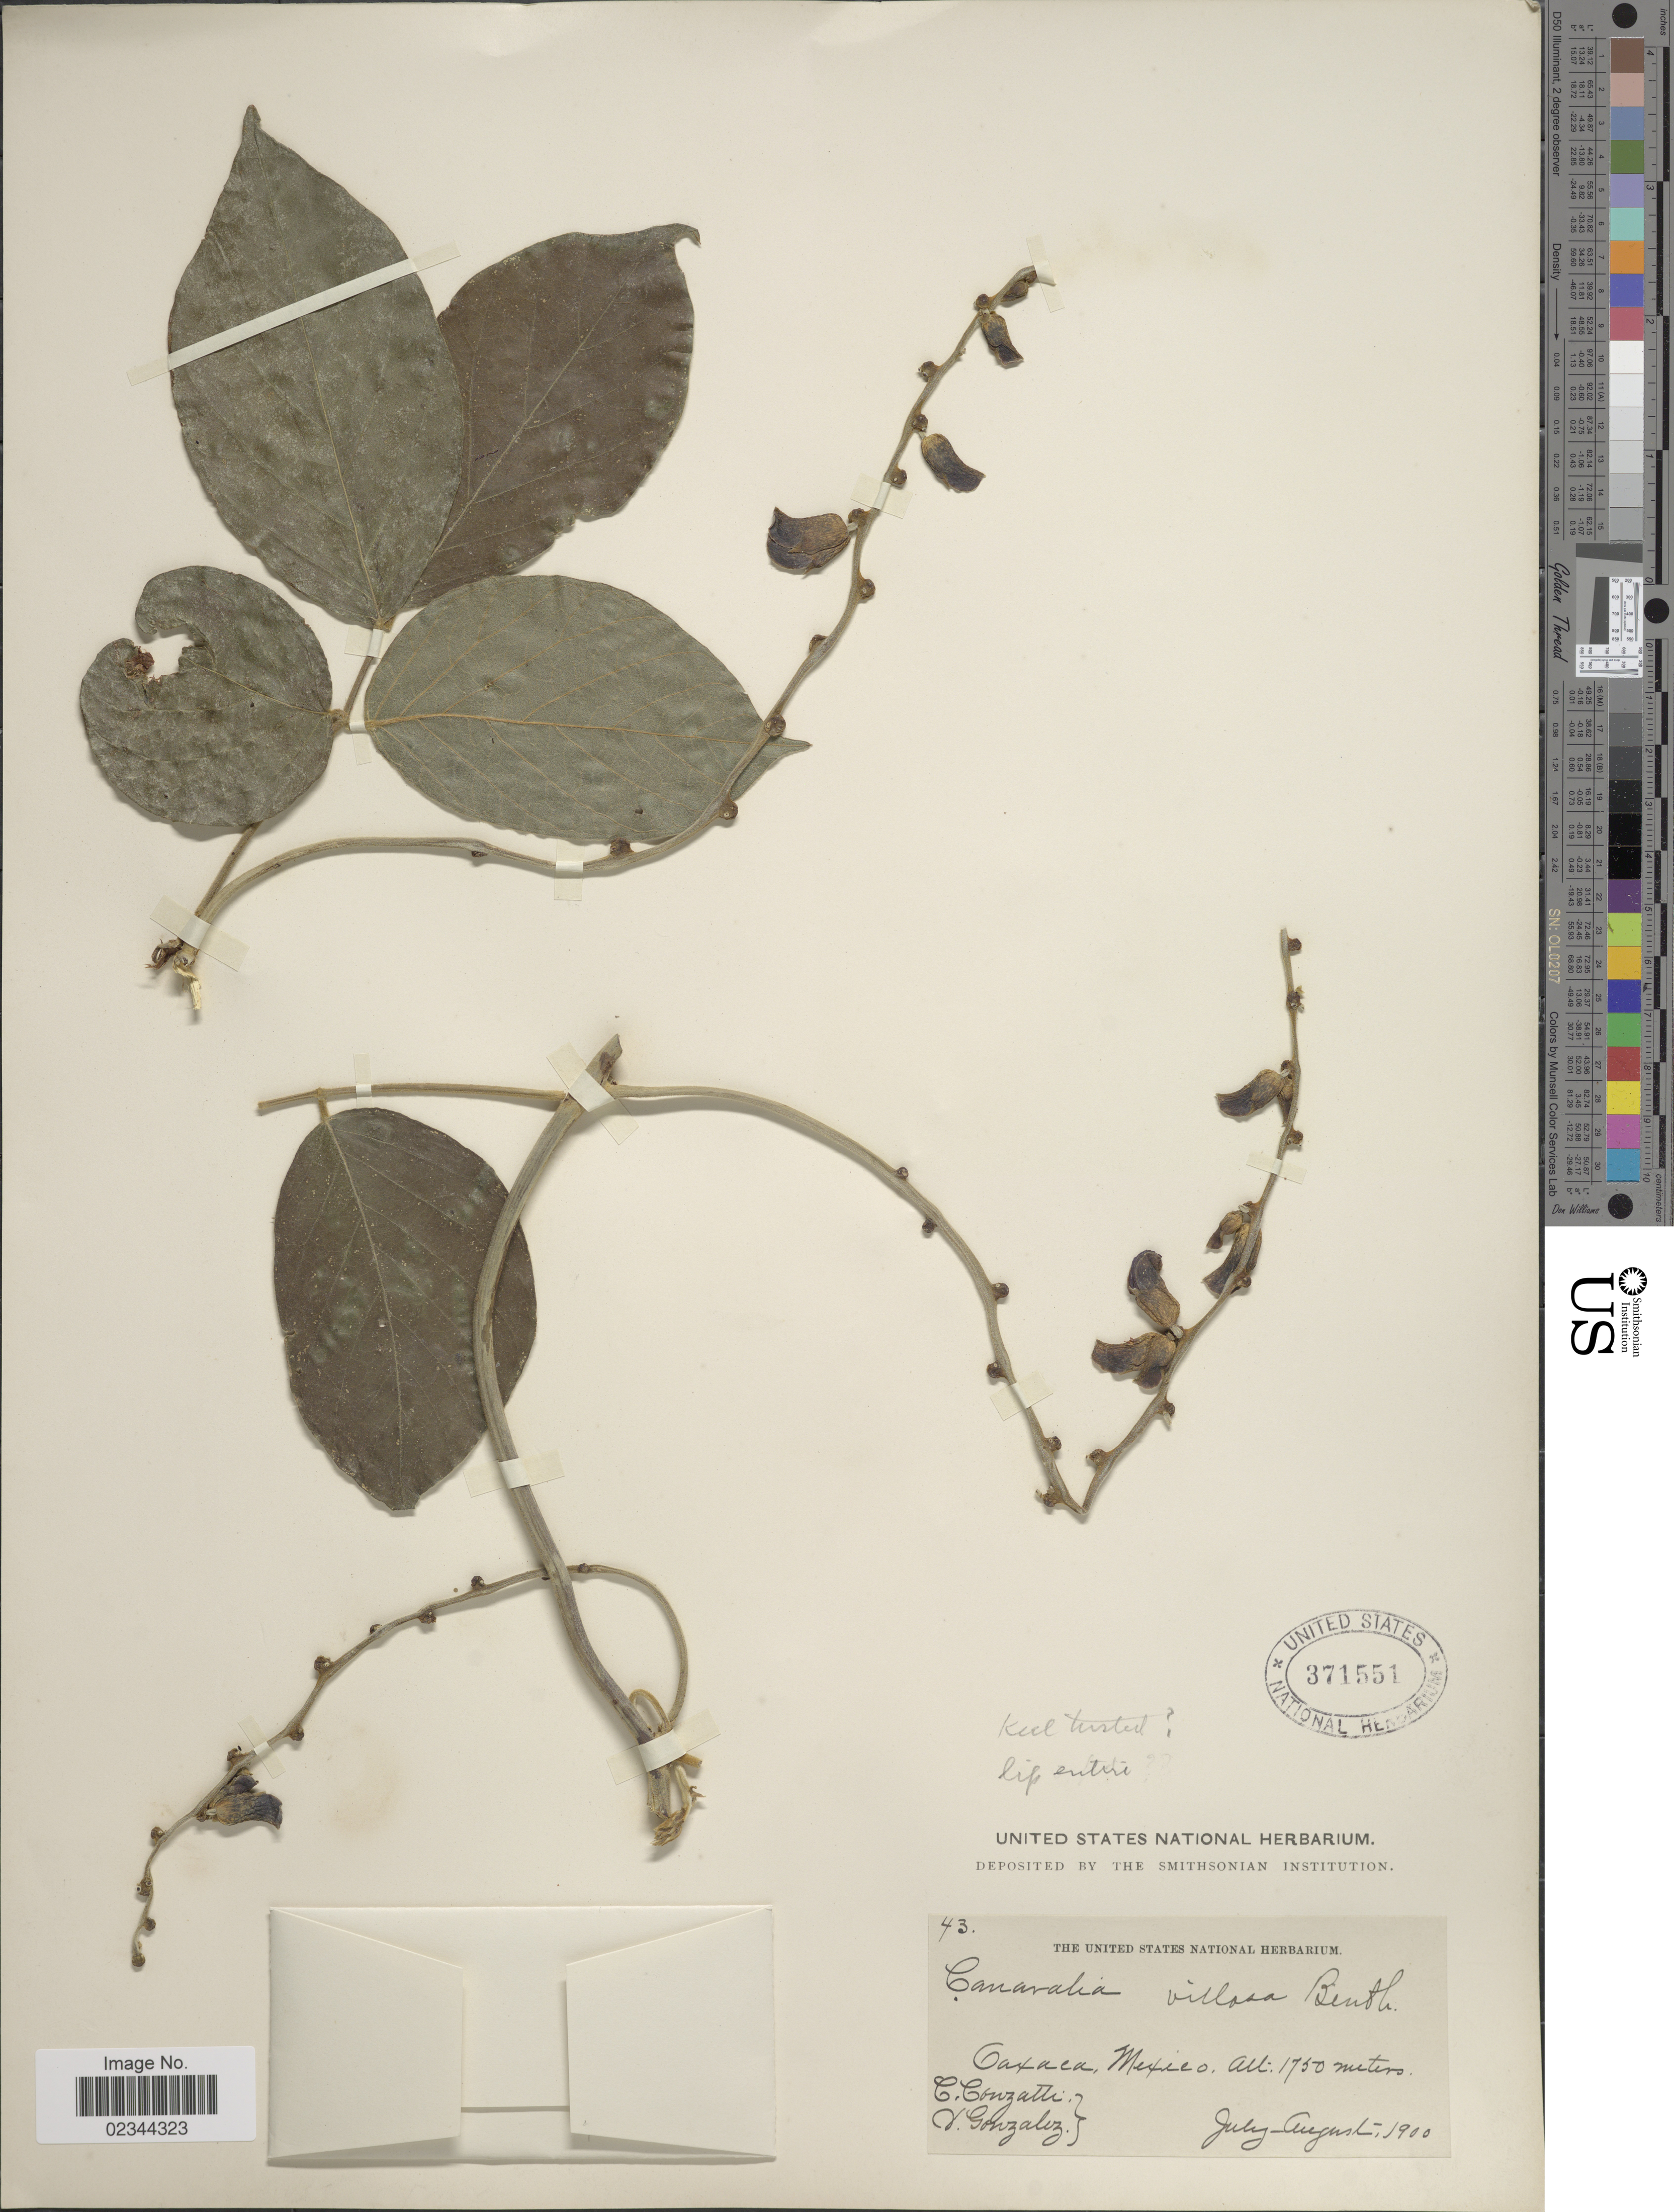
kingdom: Plantae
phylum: Tracheophyta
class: Magnoliopsida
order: Fabales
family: Fabaceae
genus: Canavalia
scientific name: Canavalia villosa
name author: Benth.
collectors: C. Conzatti & V. Gonzalez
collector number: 43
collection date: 1900-07/1900-08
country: Mexico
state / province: Oaxaca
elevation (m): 1750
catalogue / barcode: US 371551